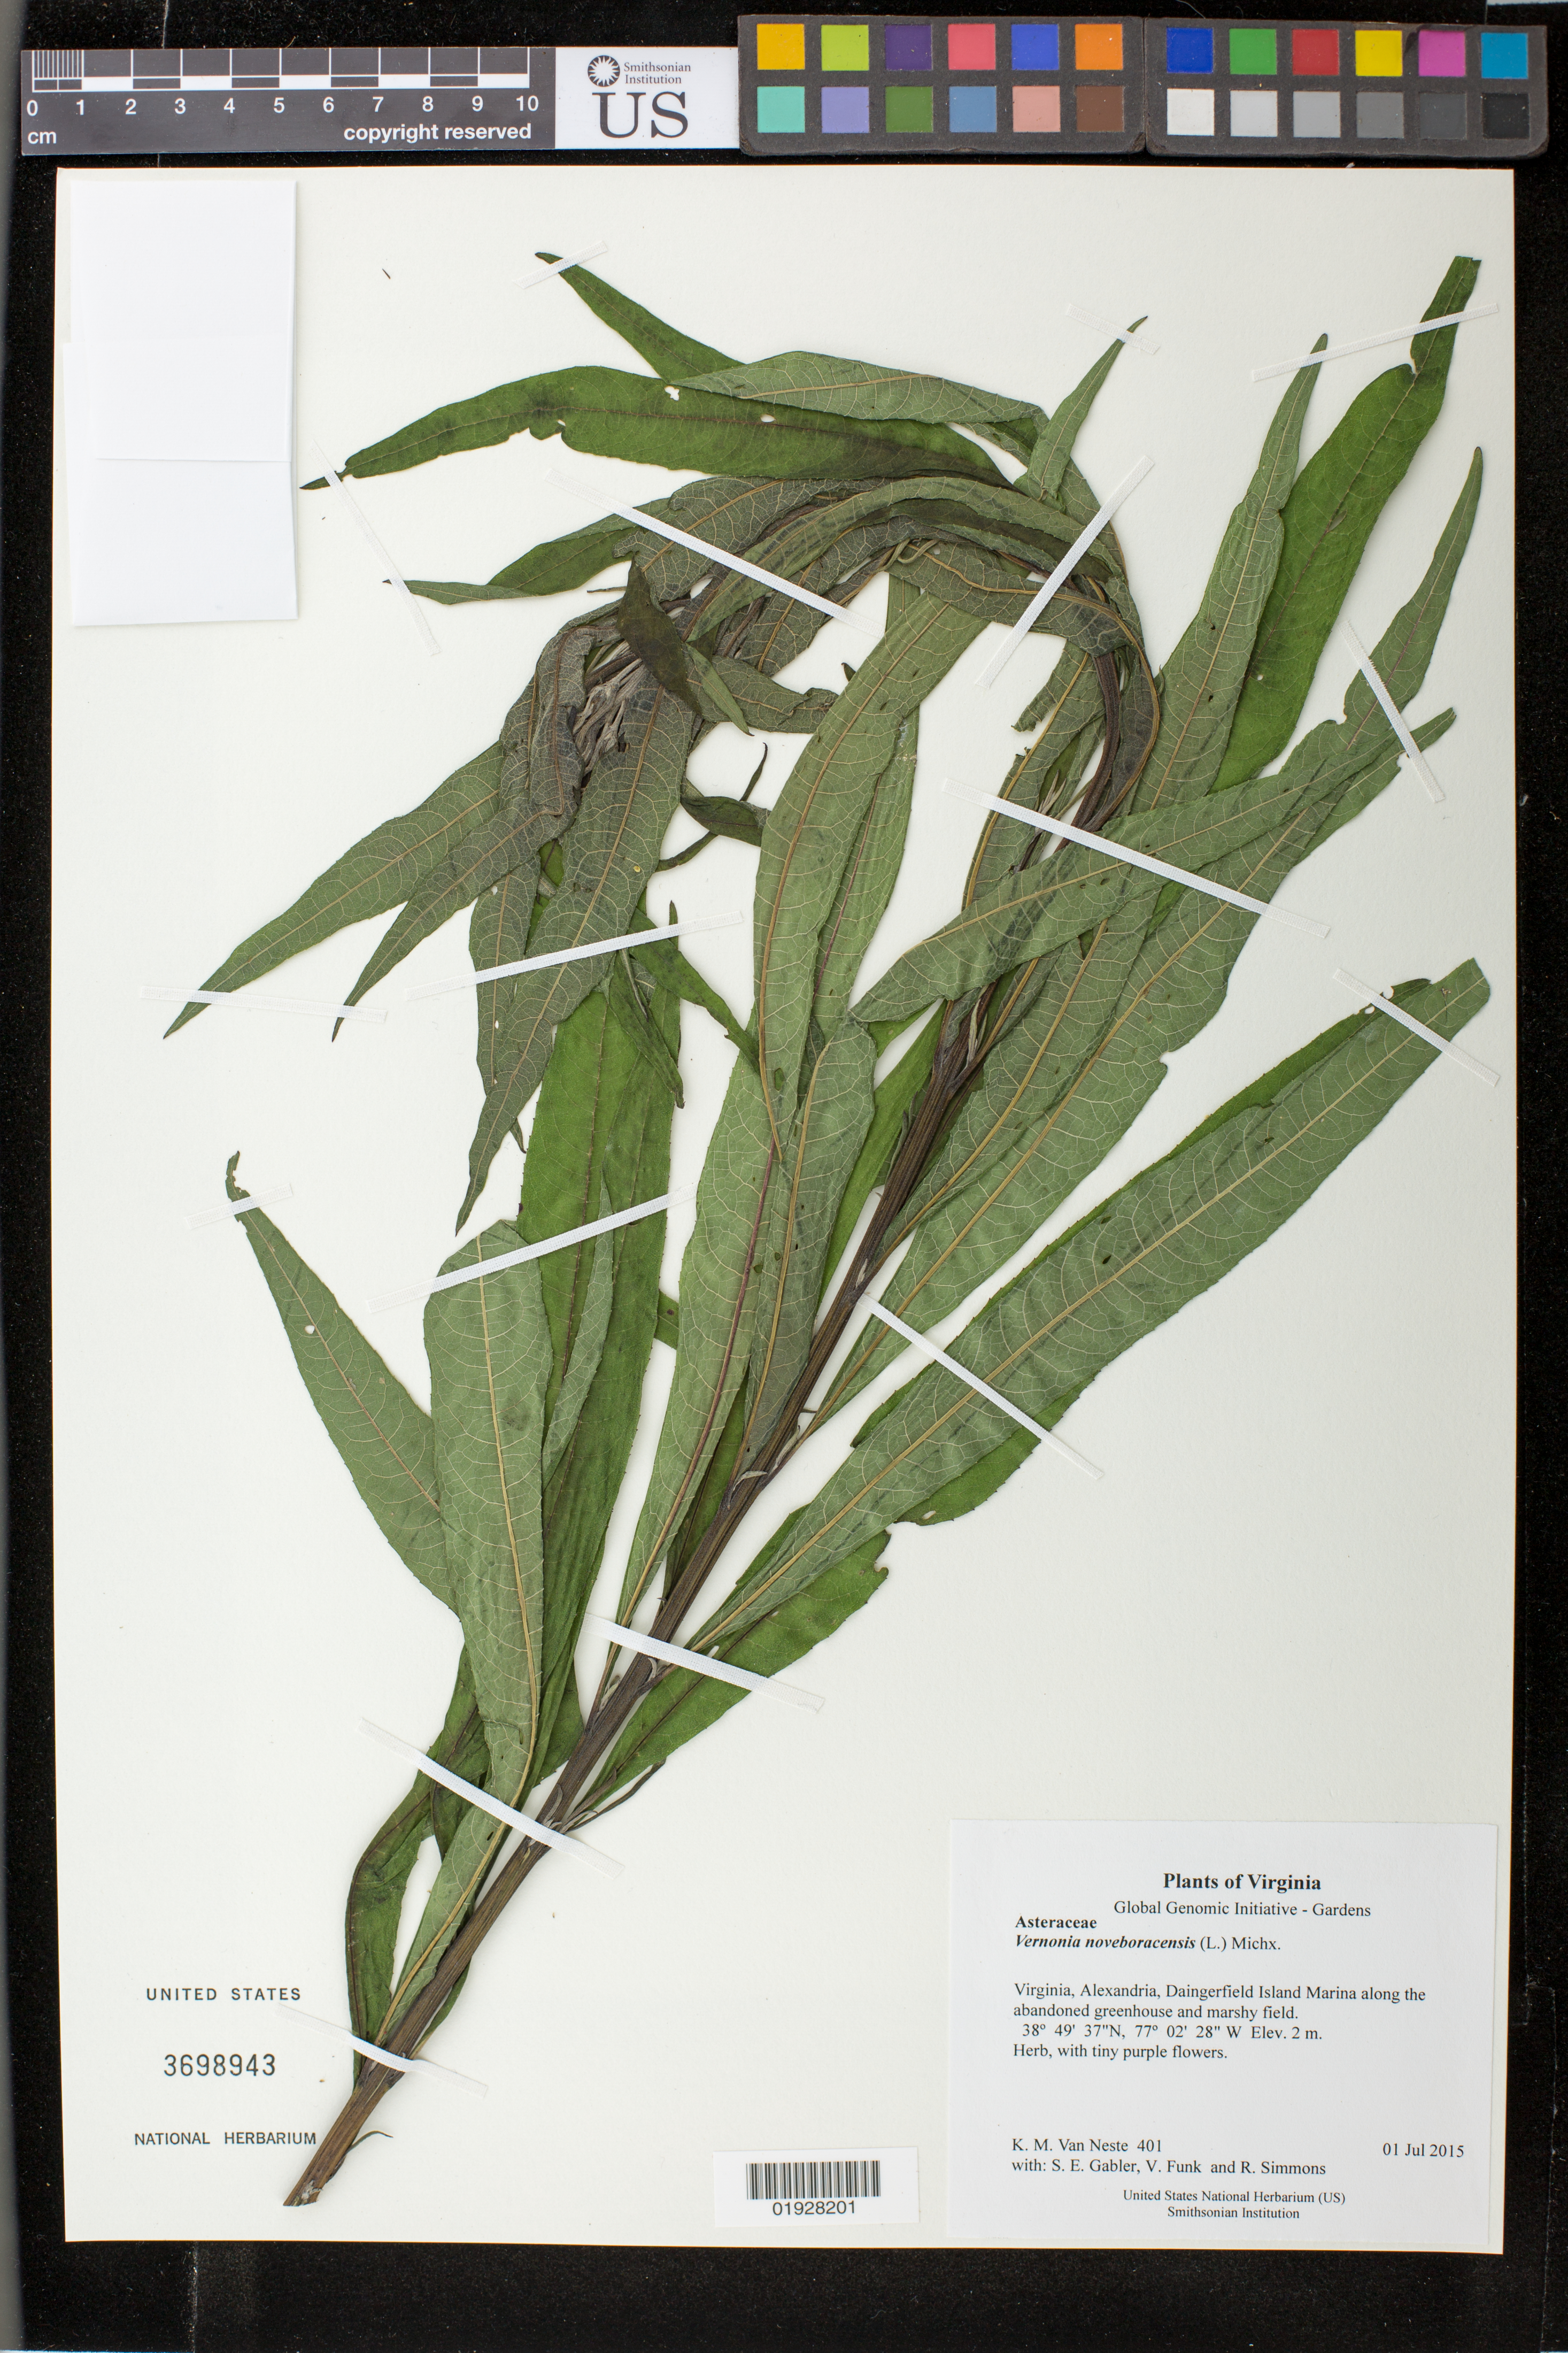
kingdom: Plantae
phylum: Tracheophyta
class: Magnoliopsida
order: Asterales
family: Asteraceae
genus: Vernonia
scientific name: Vernonia noveboracensis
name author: (L.) Michx.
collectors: K. M. Van Neste, S. E. Gabler, V. Funk & R. Simmons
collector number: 401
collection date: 2015-07-01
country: United States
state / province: Virginia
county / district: City of Alexandria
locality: Daingerfield Island Marina along the abandoned greenhouse and marshy field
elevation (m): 2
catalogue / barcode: US 3698943